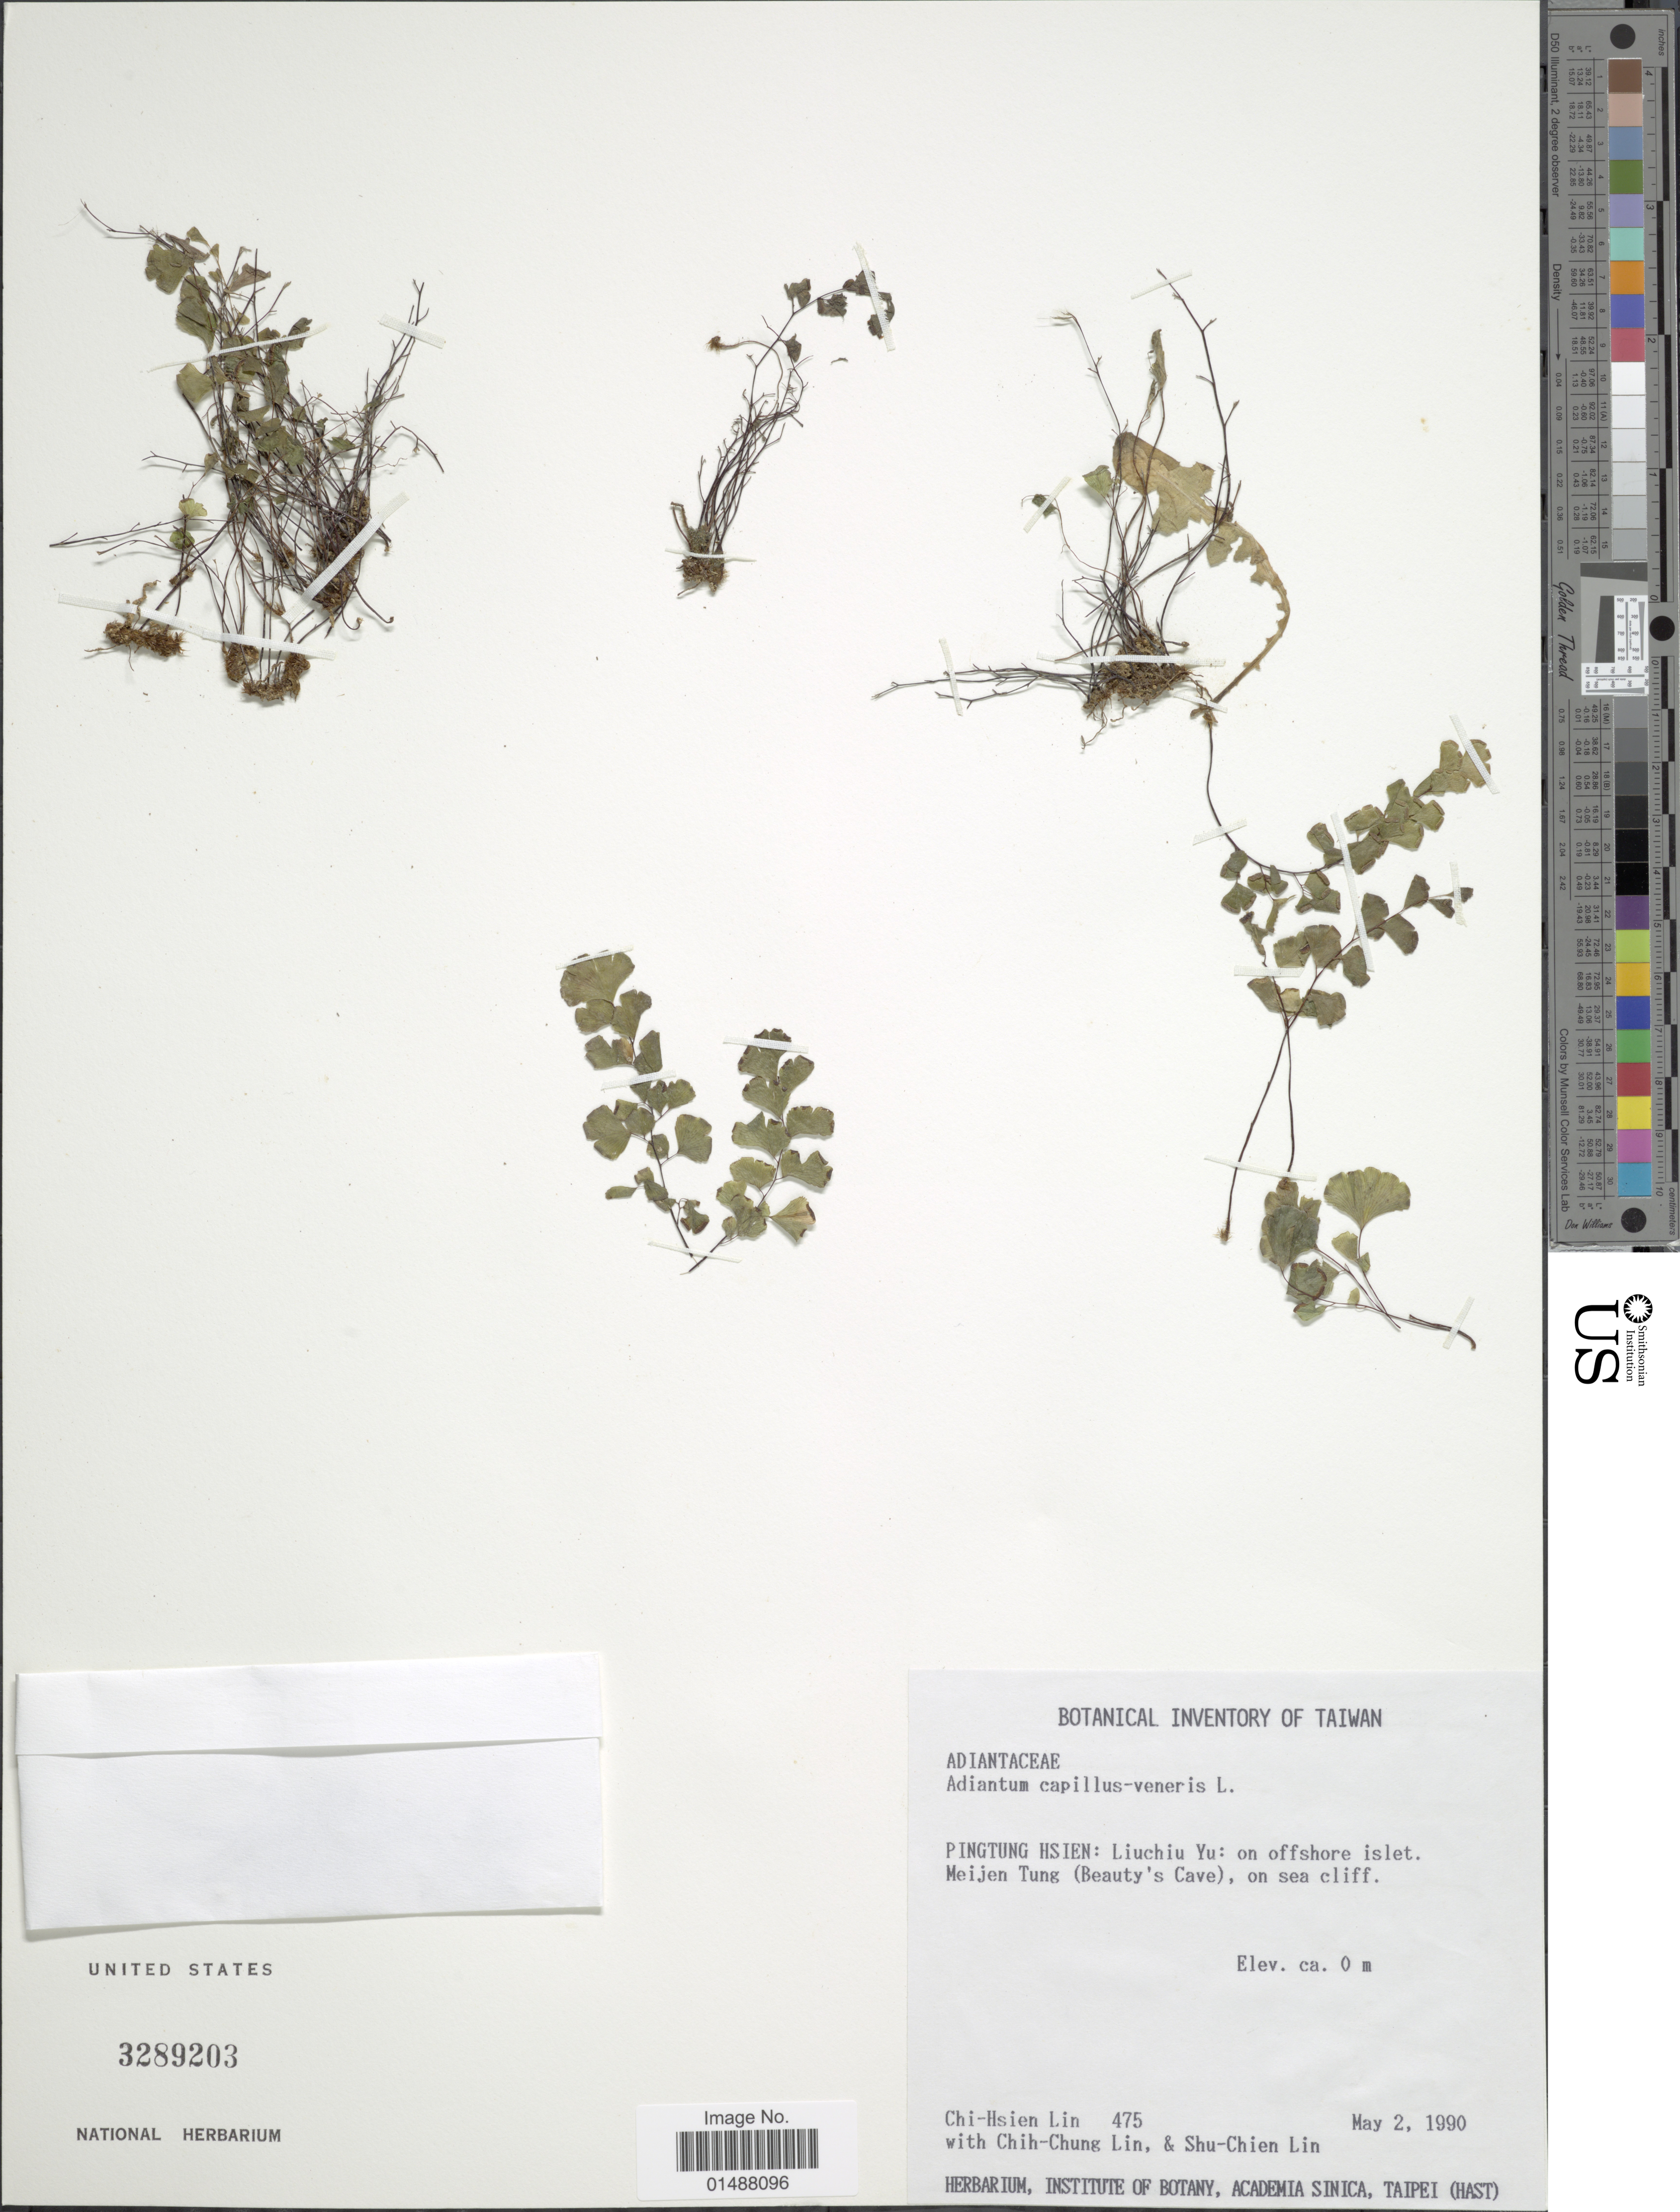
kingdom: Plantae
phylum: Tracheophyta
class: Polypodiopsida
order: Polypodiales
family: Pteridaceae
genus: Adiantum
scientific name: Adiantum capillus-veneris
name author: L.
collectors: C. Lin, C. Lin & S. Lin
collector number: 475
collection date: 1990-05-02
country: Taiwan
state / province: Pingtung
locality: Pingtung Hsien : Liuchiu Yu: on offshore islet. Meijen tung (Beauty's cave), on sea cliff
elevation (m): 0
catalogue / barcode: US 3289203